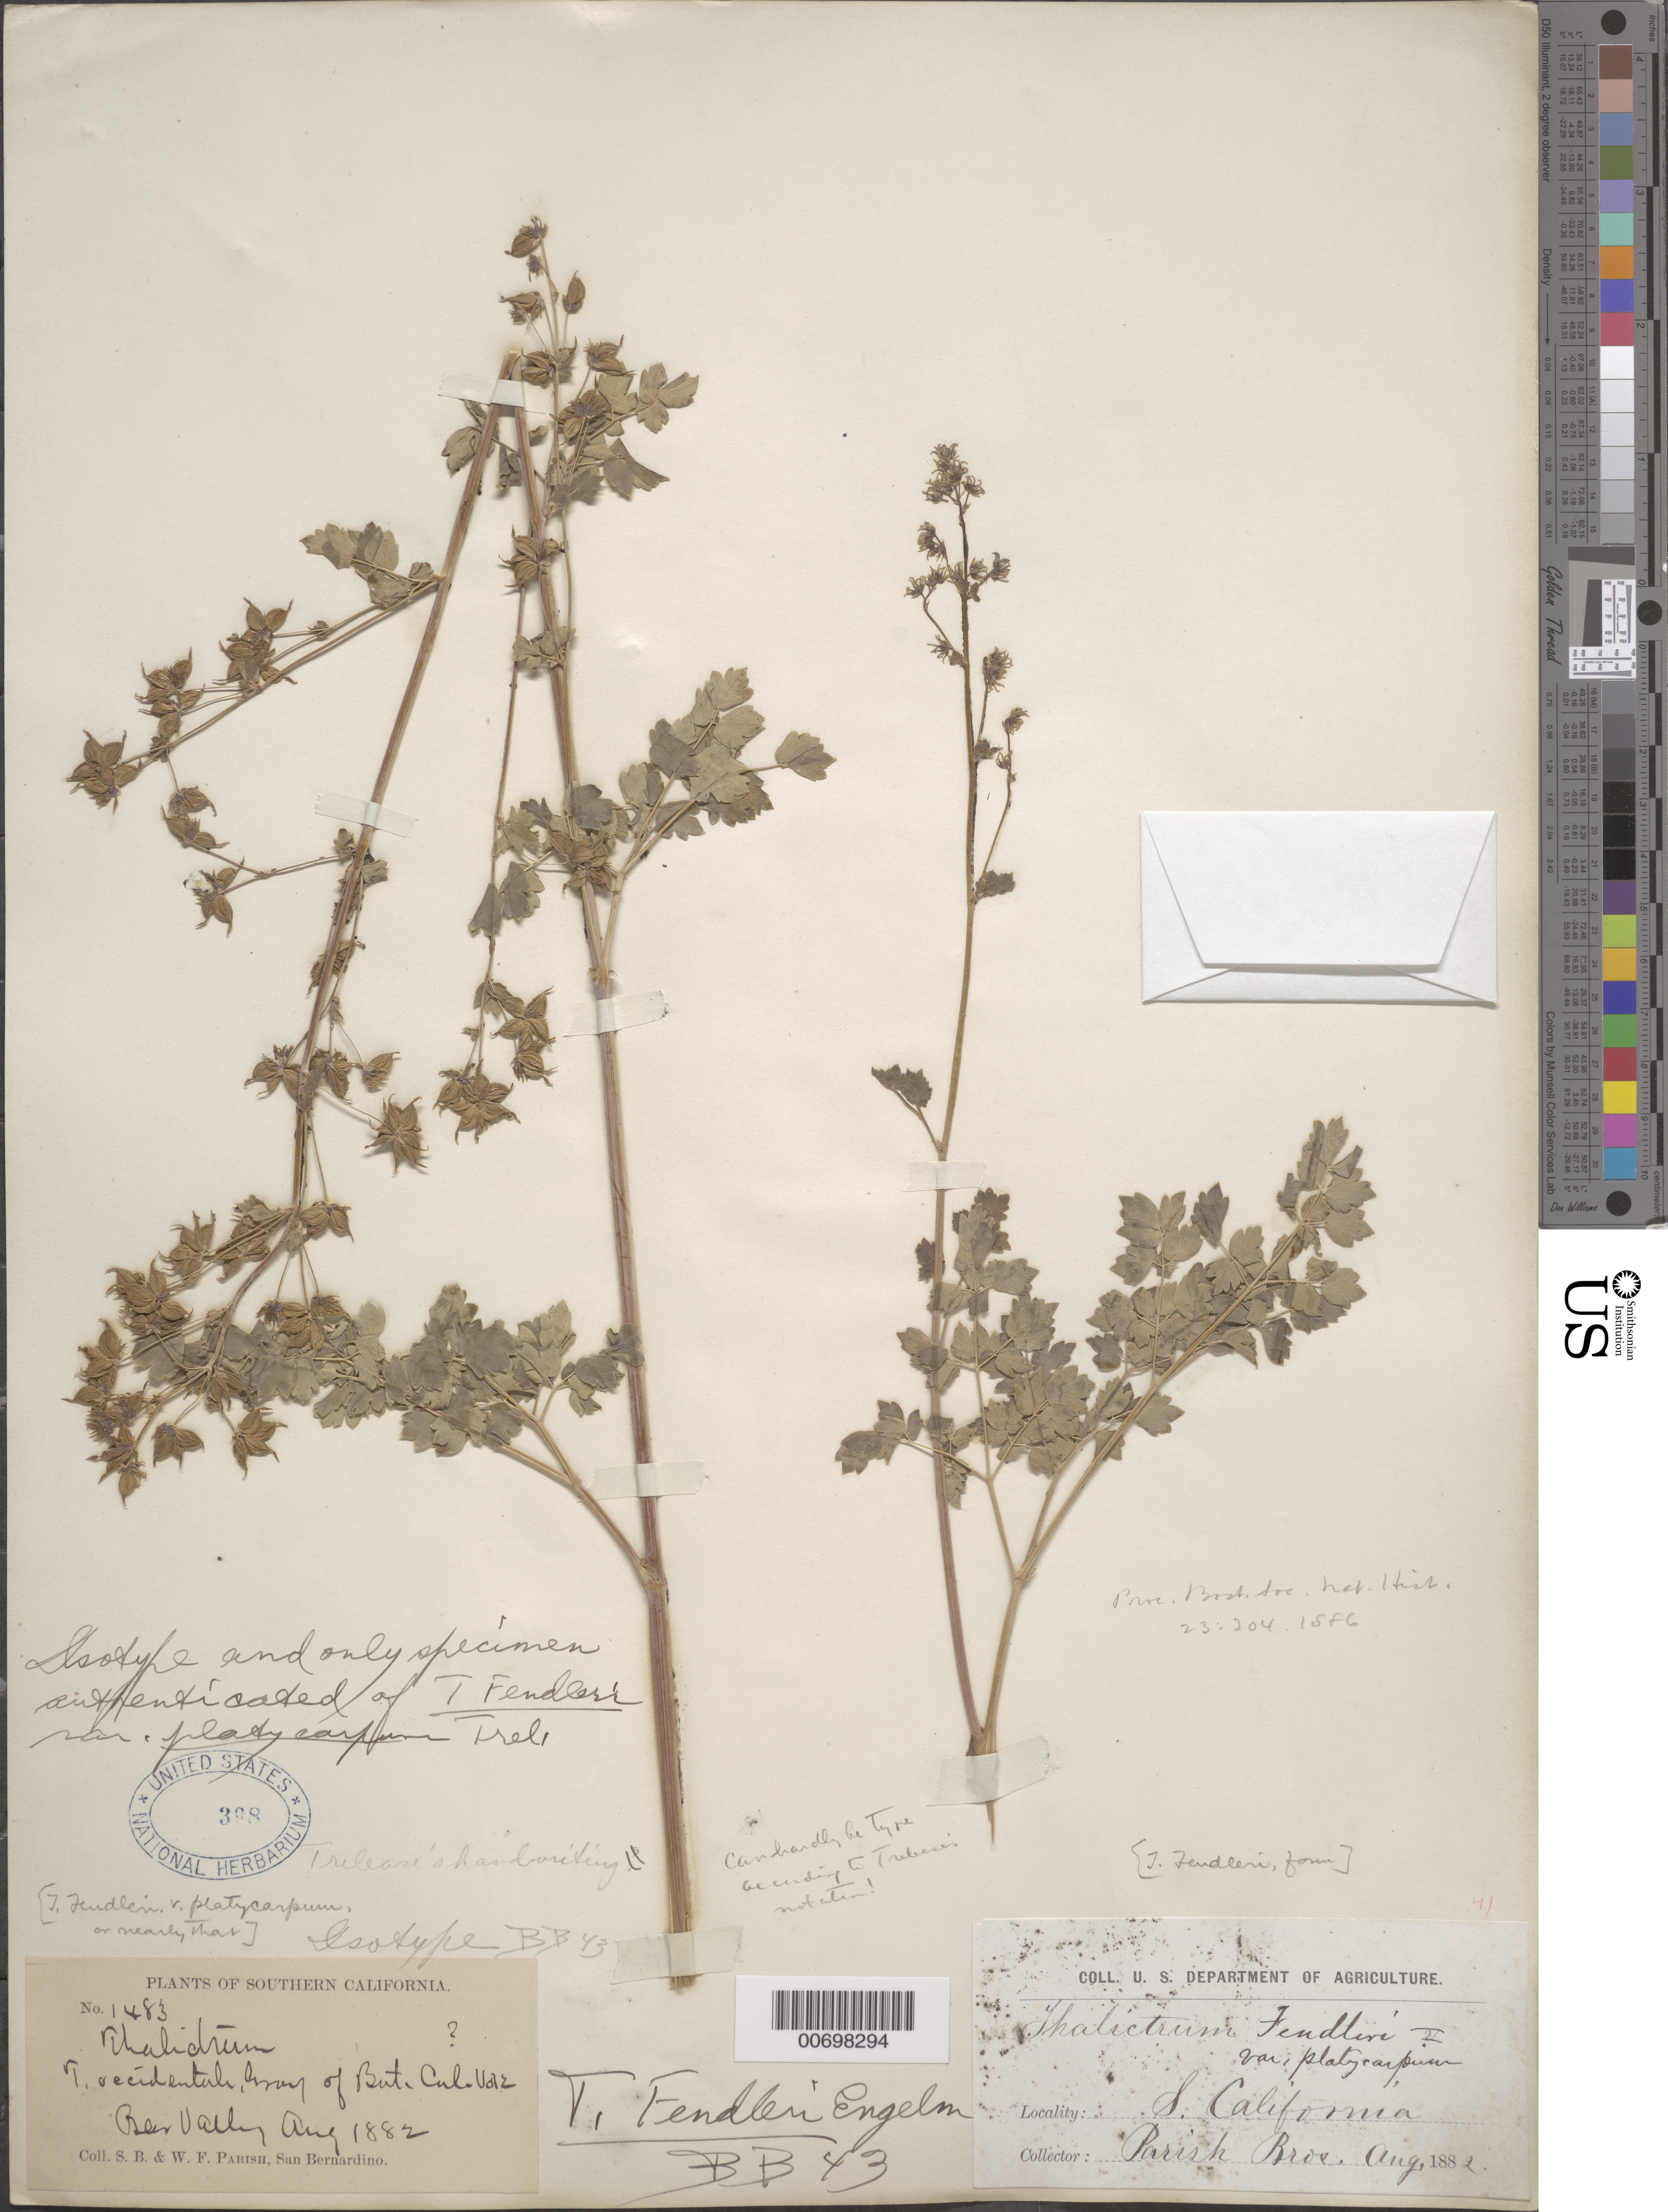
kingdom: Plantae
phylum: Tracheophyta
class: Magnoliopsida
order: Ranunculales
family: Ranunculaceae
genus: Thalictrum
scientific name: Thalictrum fendleri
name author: Engelm. ex A. Gray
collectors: S. B. Parish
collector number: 1483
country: United States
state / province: California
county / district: San Bernardino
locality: Bear Valley.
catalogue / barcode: US 398